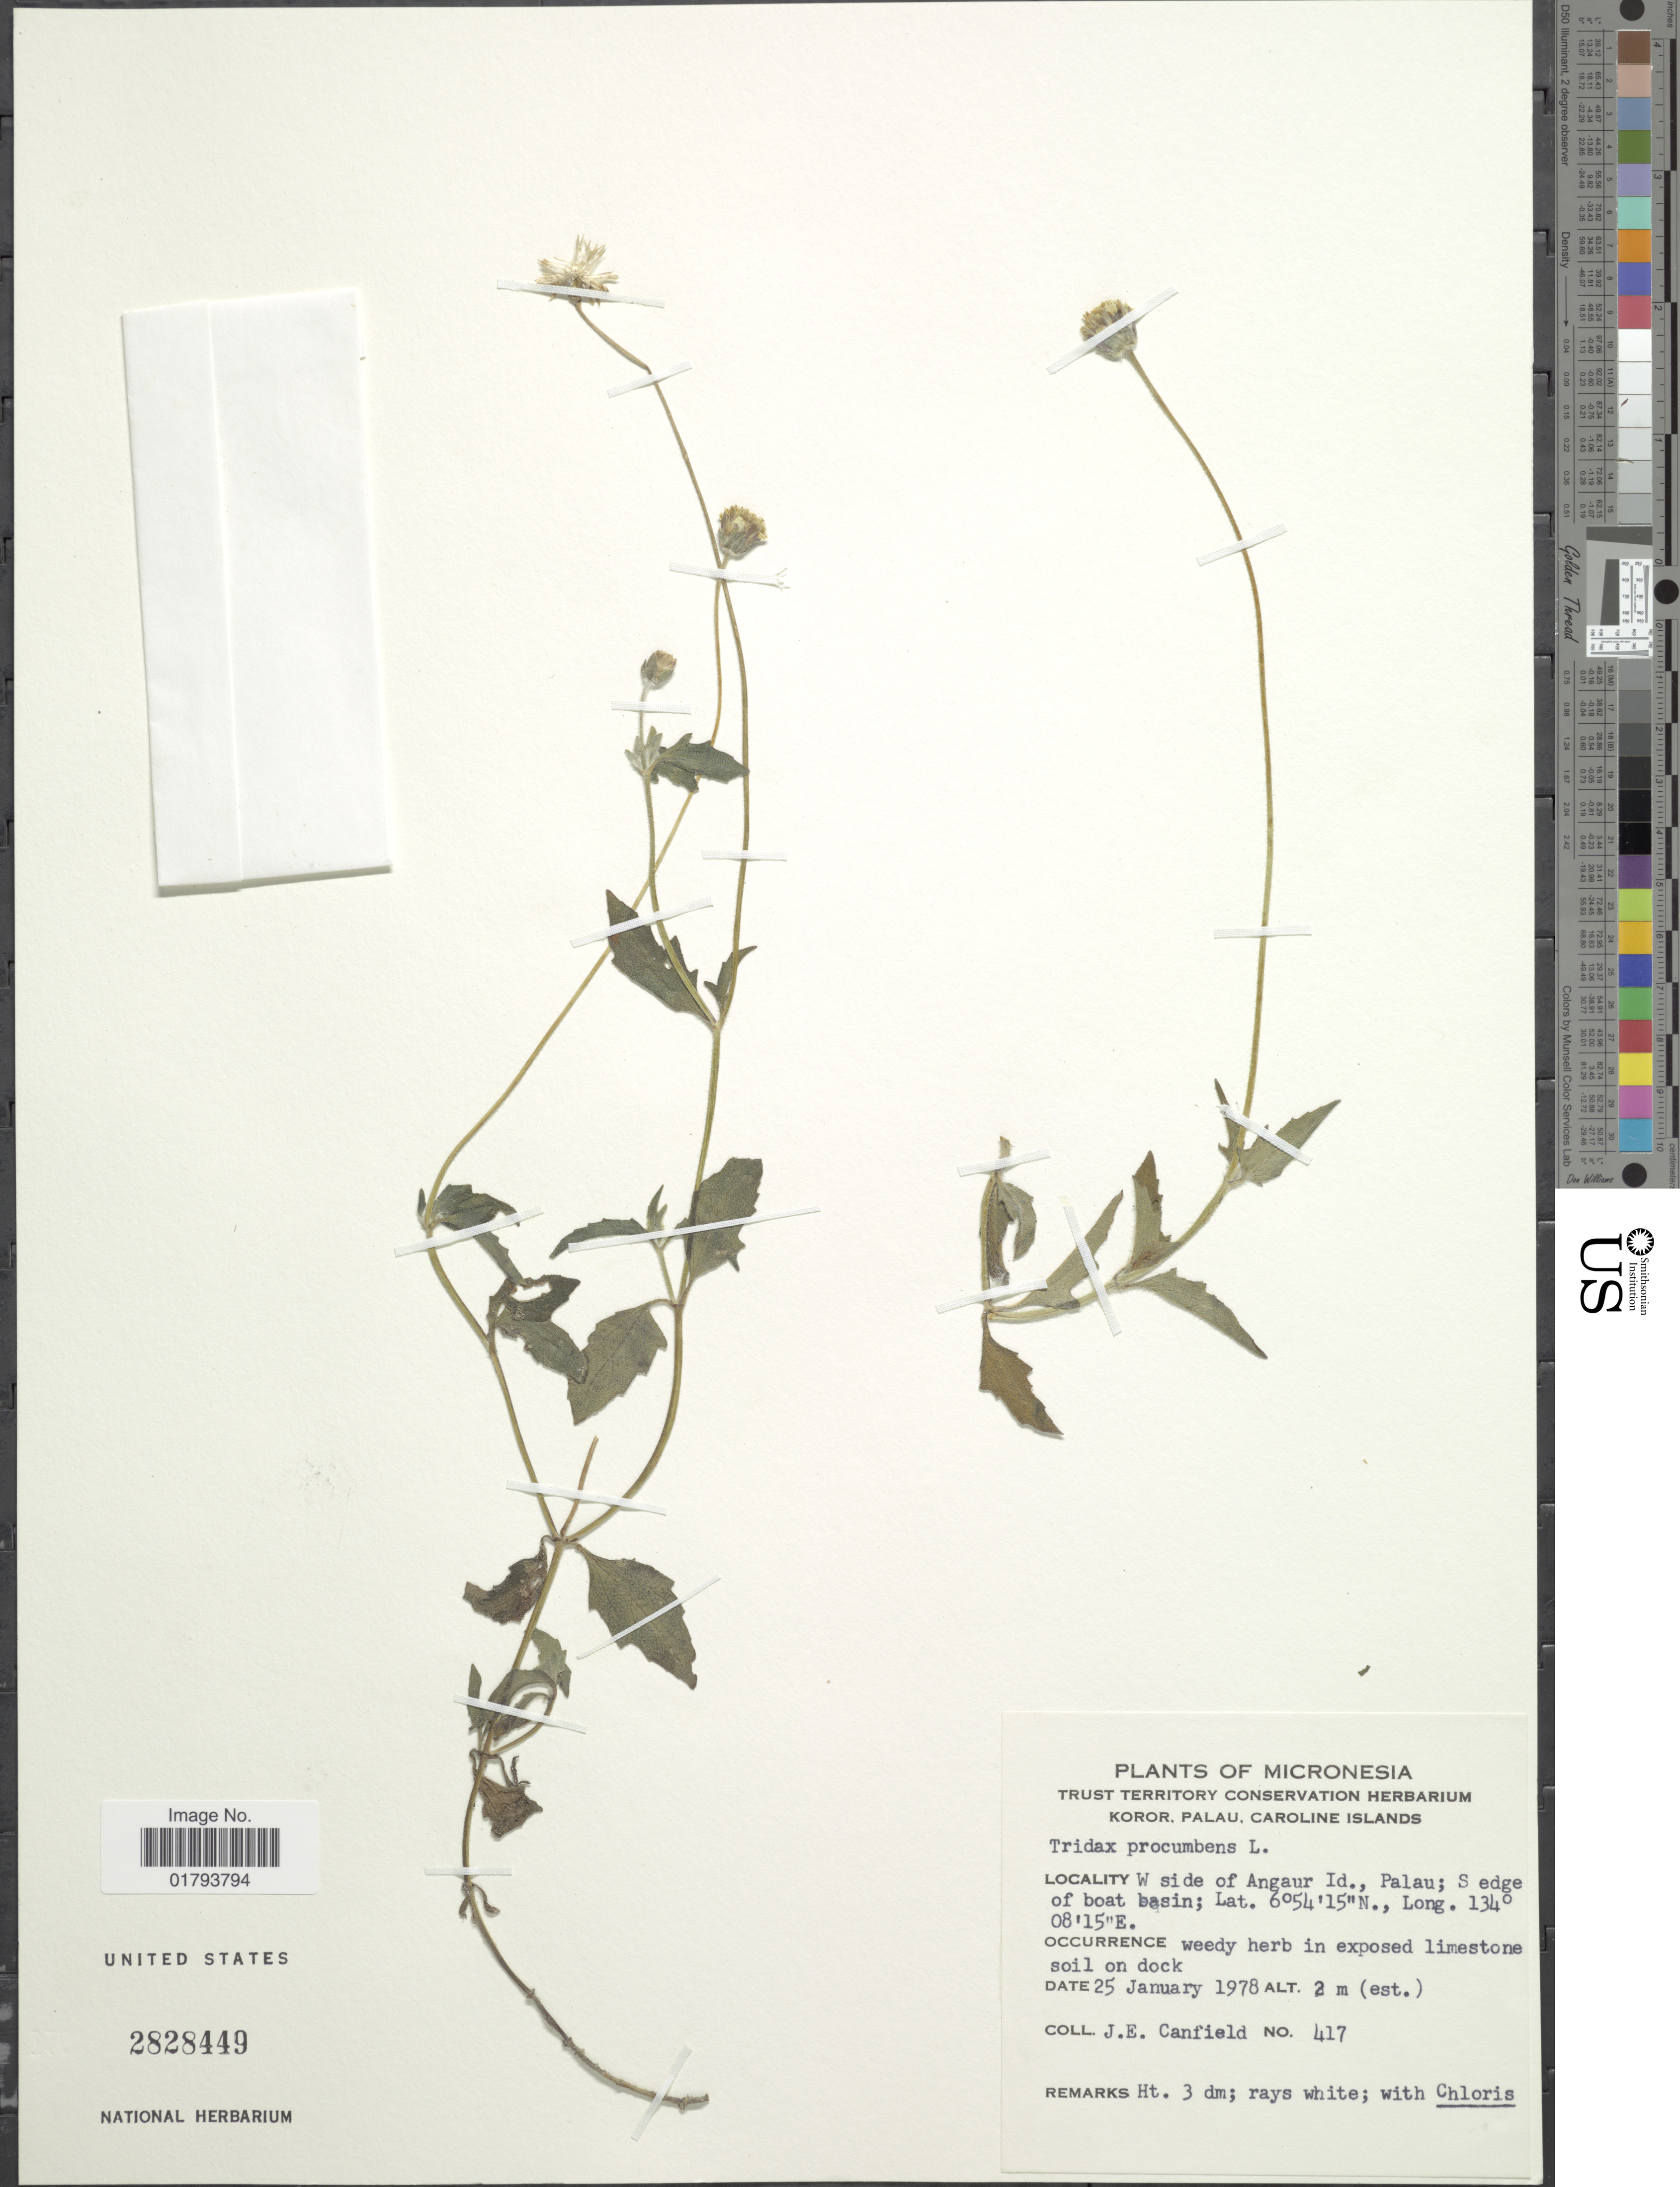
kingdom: Plantae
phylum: Tracheophyta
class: Magnoliopsida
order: Asterales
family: Asteraceae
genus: Tridax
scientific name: Tridax procumbens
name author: L.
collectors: J. E. Canfield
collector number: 417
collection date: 1978-01-25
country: Micronesia, Federated States of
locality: W side of Angaur Id., Palau; S edge of boat basin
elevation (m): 2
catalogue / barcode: US 2828449